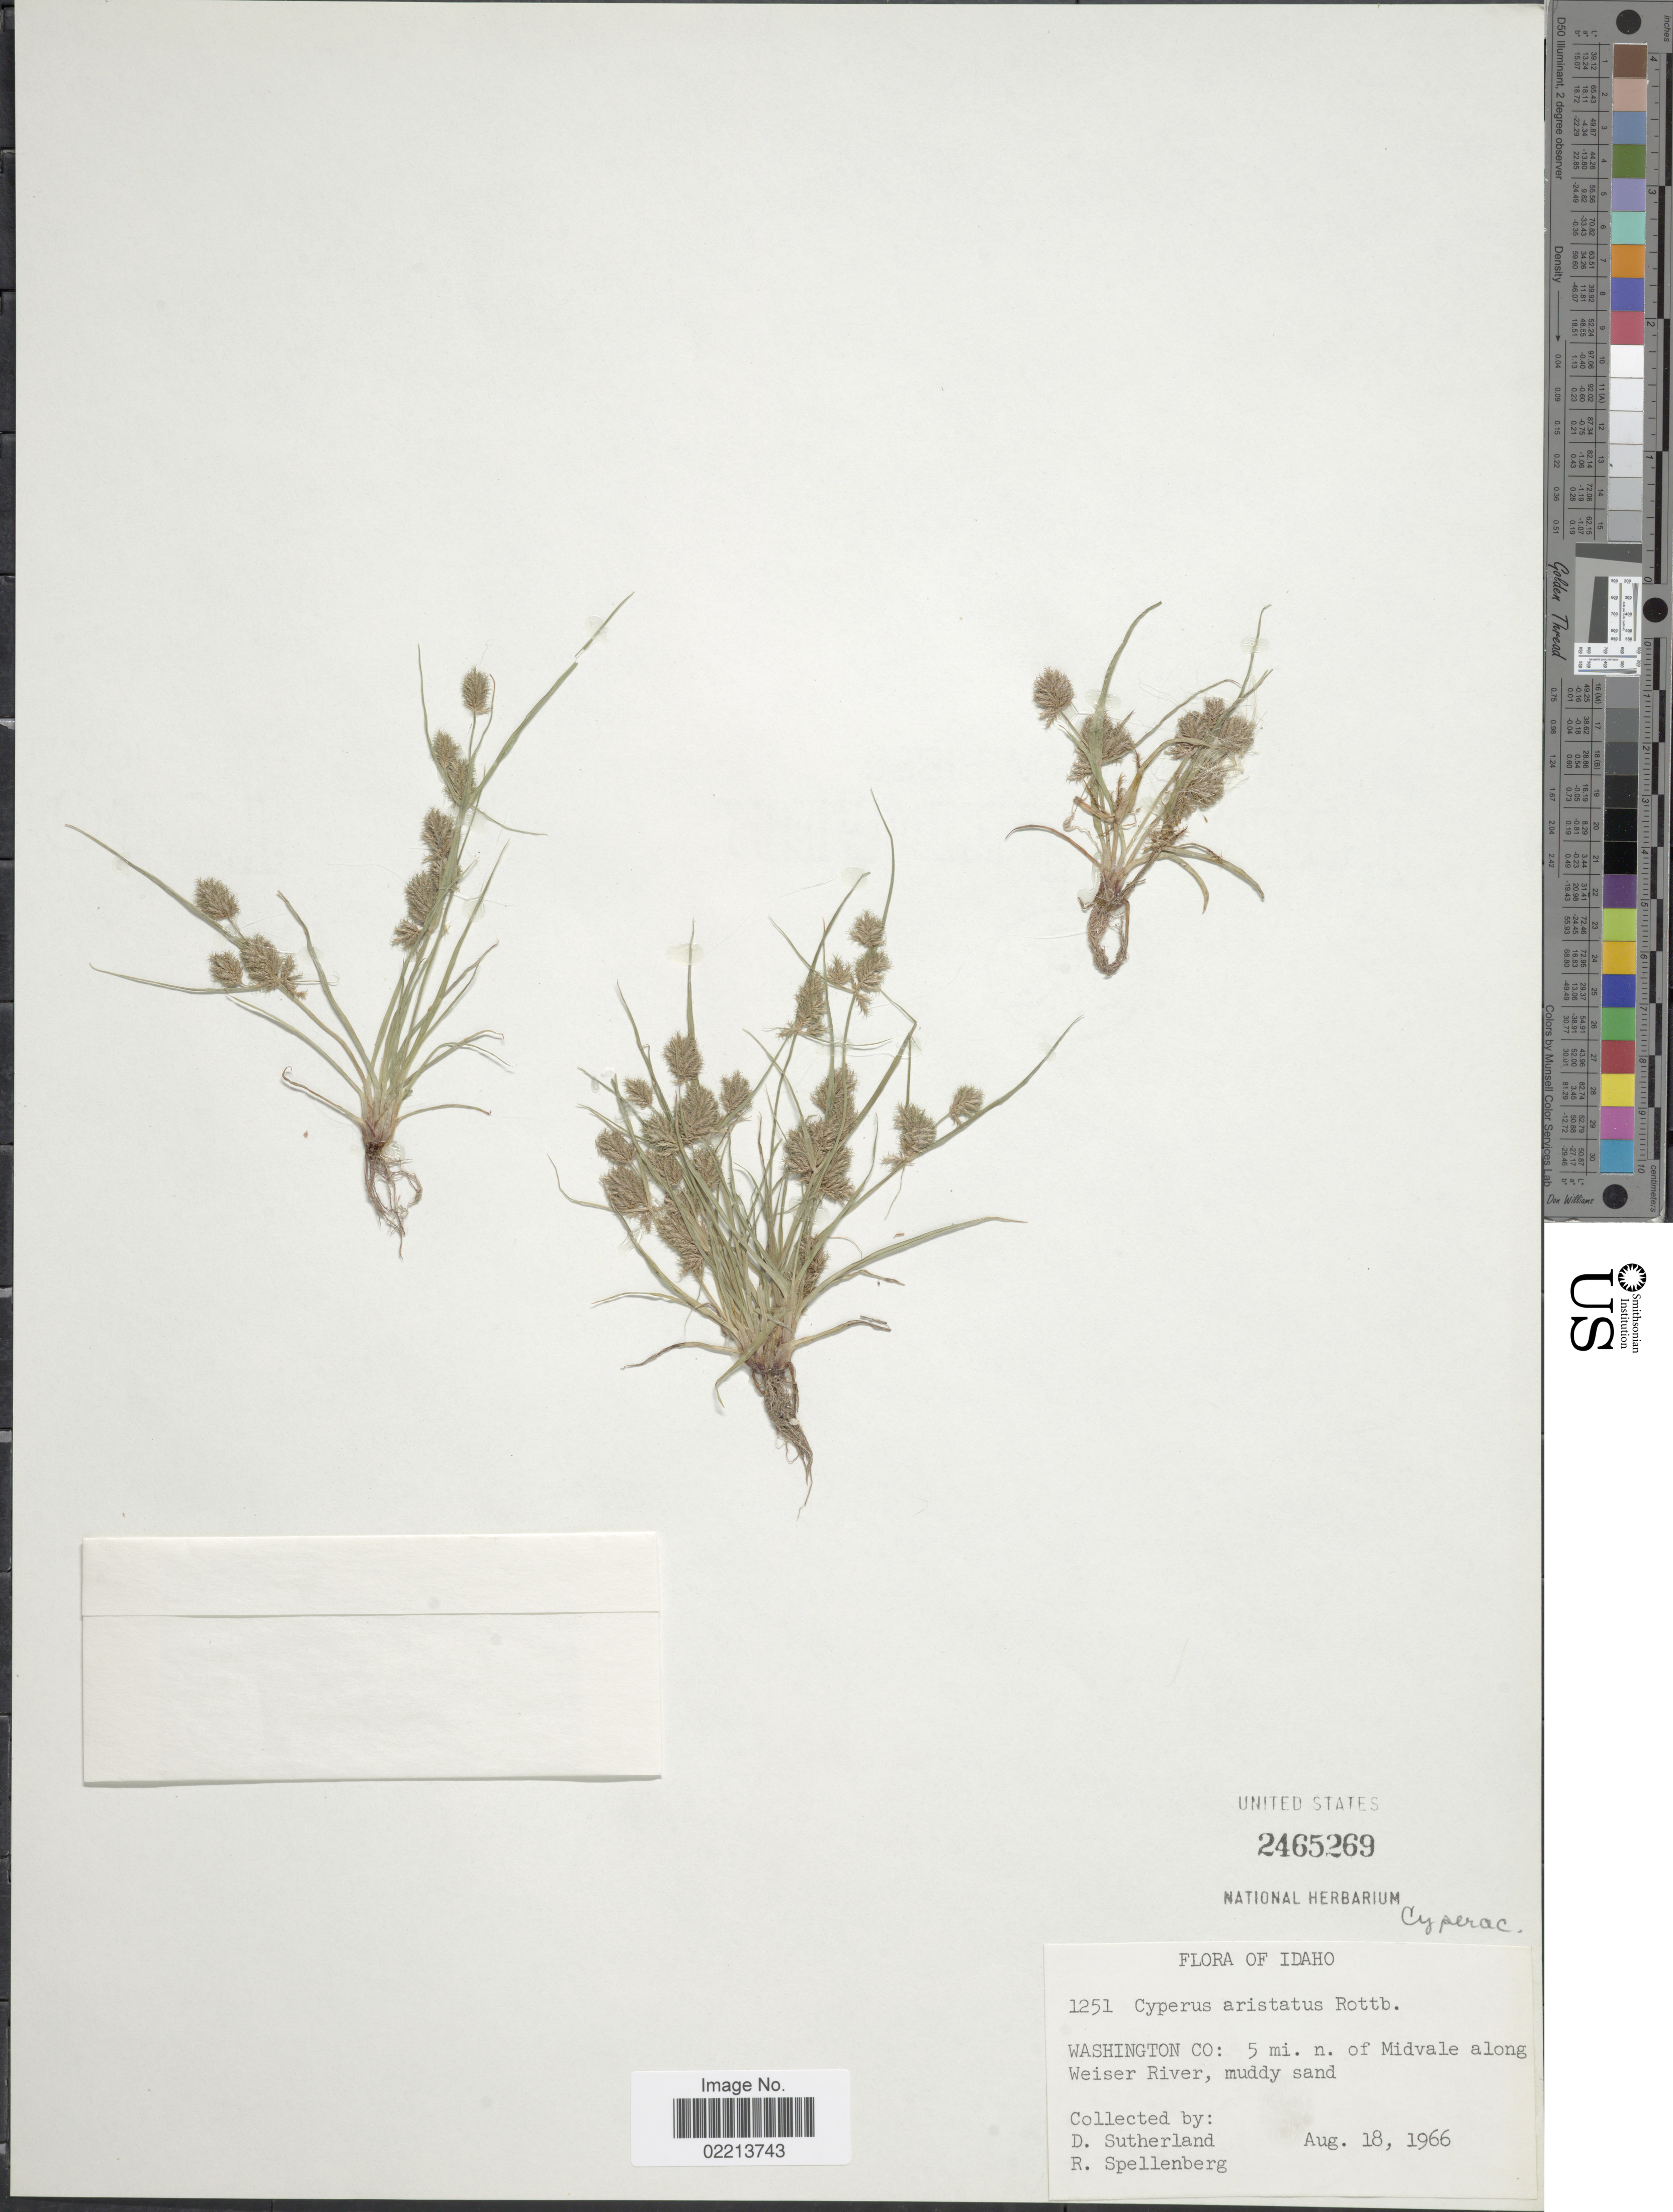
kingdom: Plantae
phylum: Tracheophyta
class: Liliopsida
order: Poales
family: Cyperaceae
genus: Cyperus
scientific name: Cyperus squarrosus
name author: L.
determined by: Strong, Mark T., (BOT), Smithsonian Institution - National Museum of Natural History (UNITED STATES)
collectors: D. Sutherland & R. Spellenberg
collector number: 1251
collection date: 1966-08-18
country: United States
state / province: Idaho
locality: Washington Co: 5 mi. n. of Midvale along Weiser River, muddy sand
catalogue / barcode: US 2465269